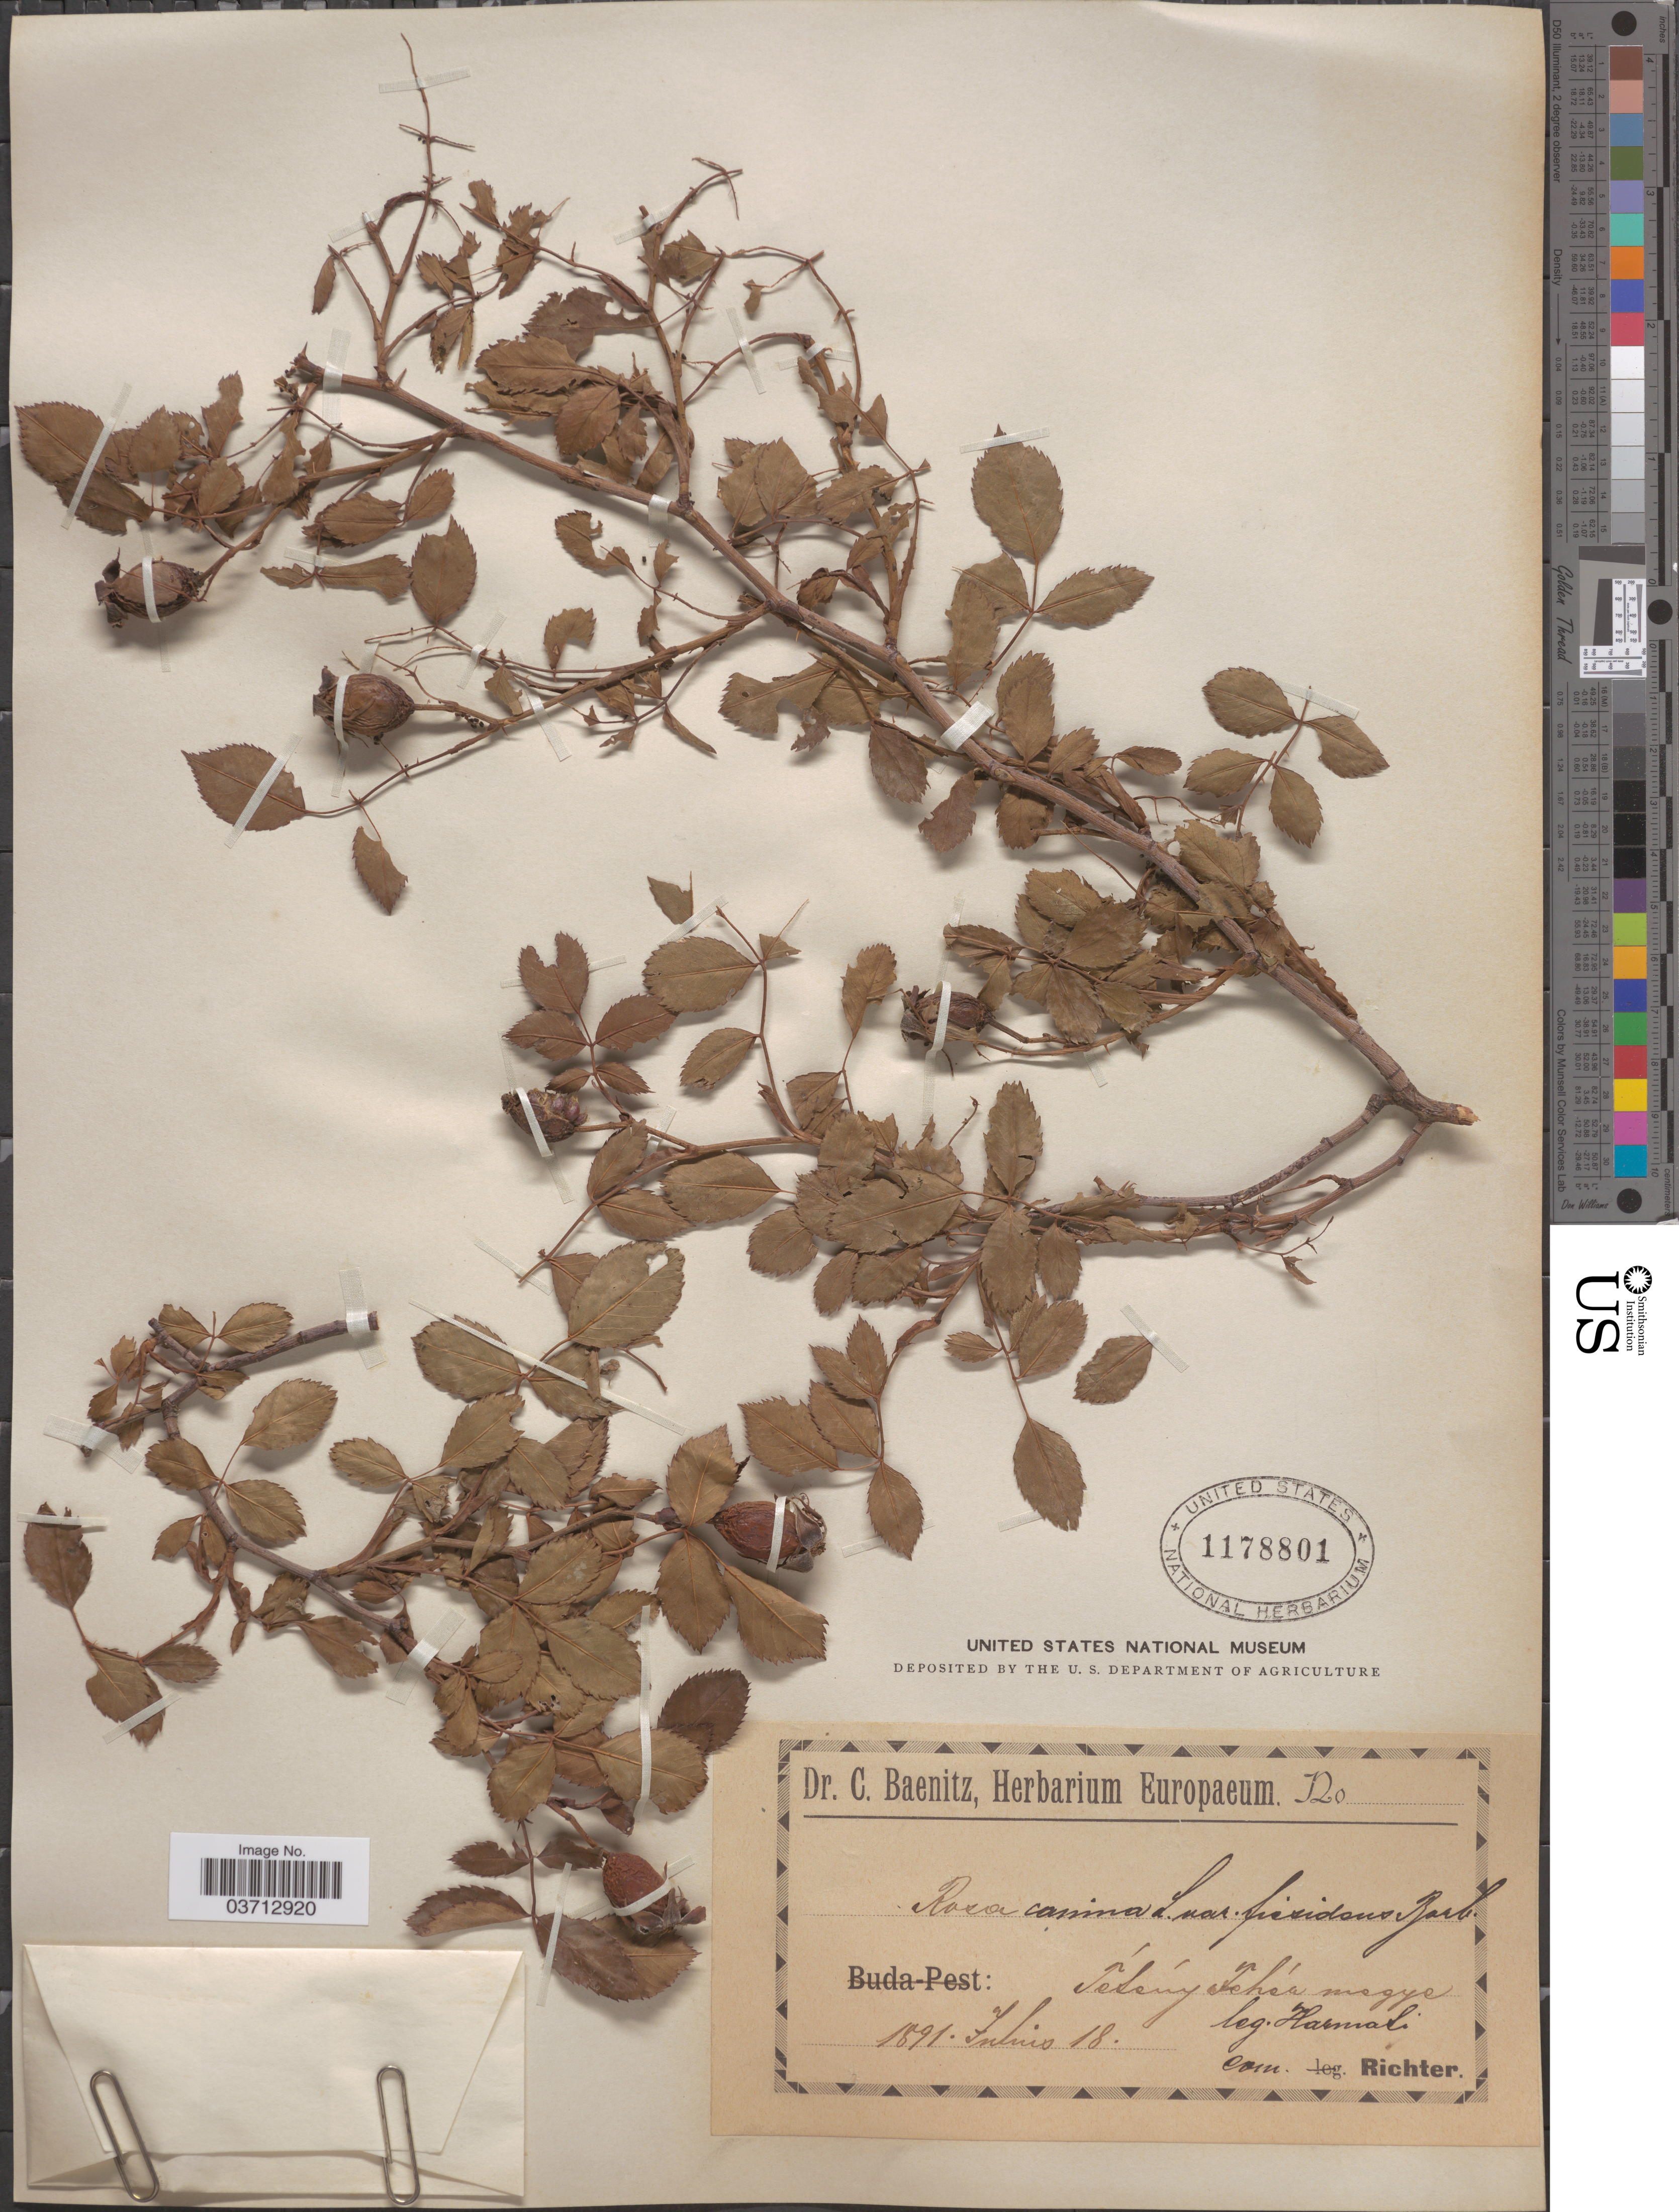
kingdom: Plantae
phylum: Tracheophyta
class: Magnoliopsida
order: Rosales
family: Rosaceae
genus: Rosa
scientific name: Rosa canina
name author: L.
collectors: -. Harmadi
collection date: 1891-07-18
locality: Tésény Tehéa megye. [interpreted]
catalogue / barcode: US 1178801